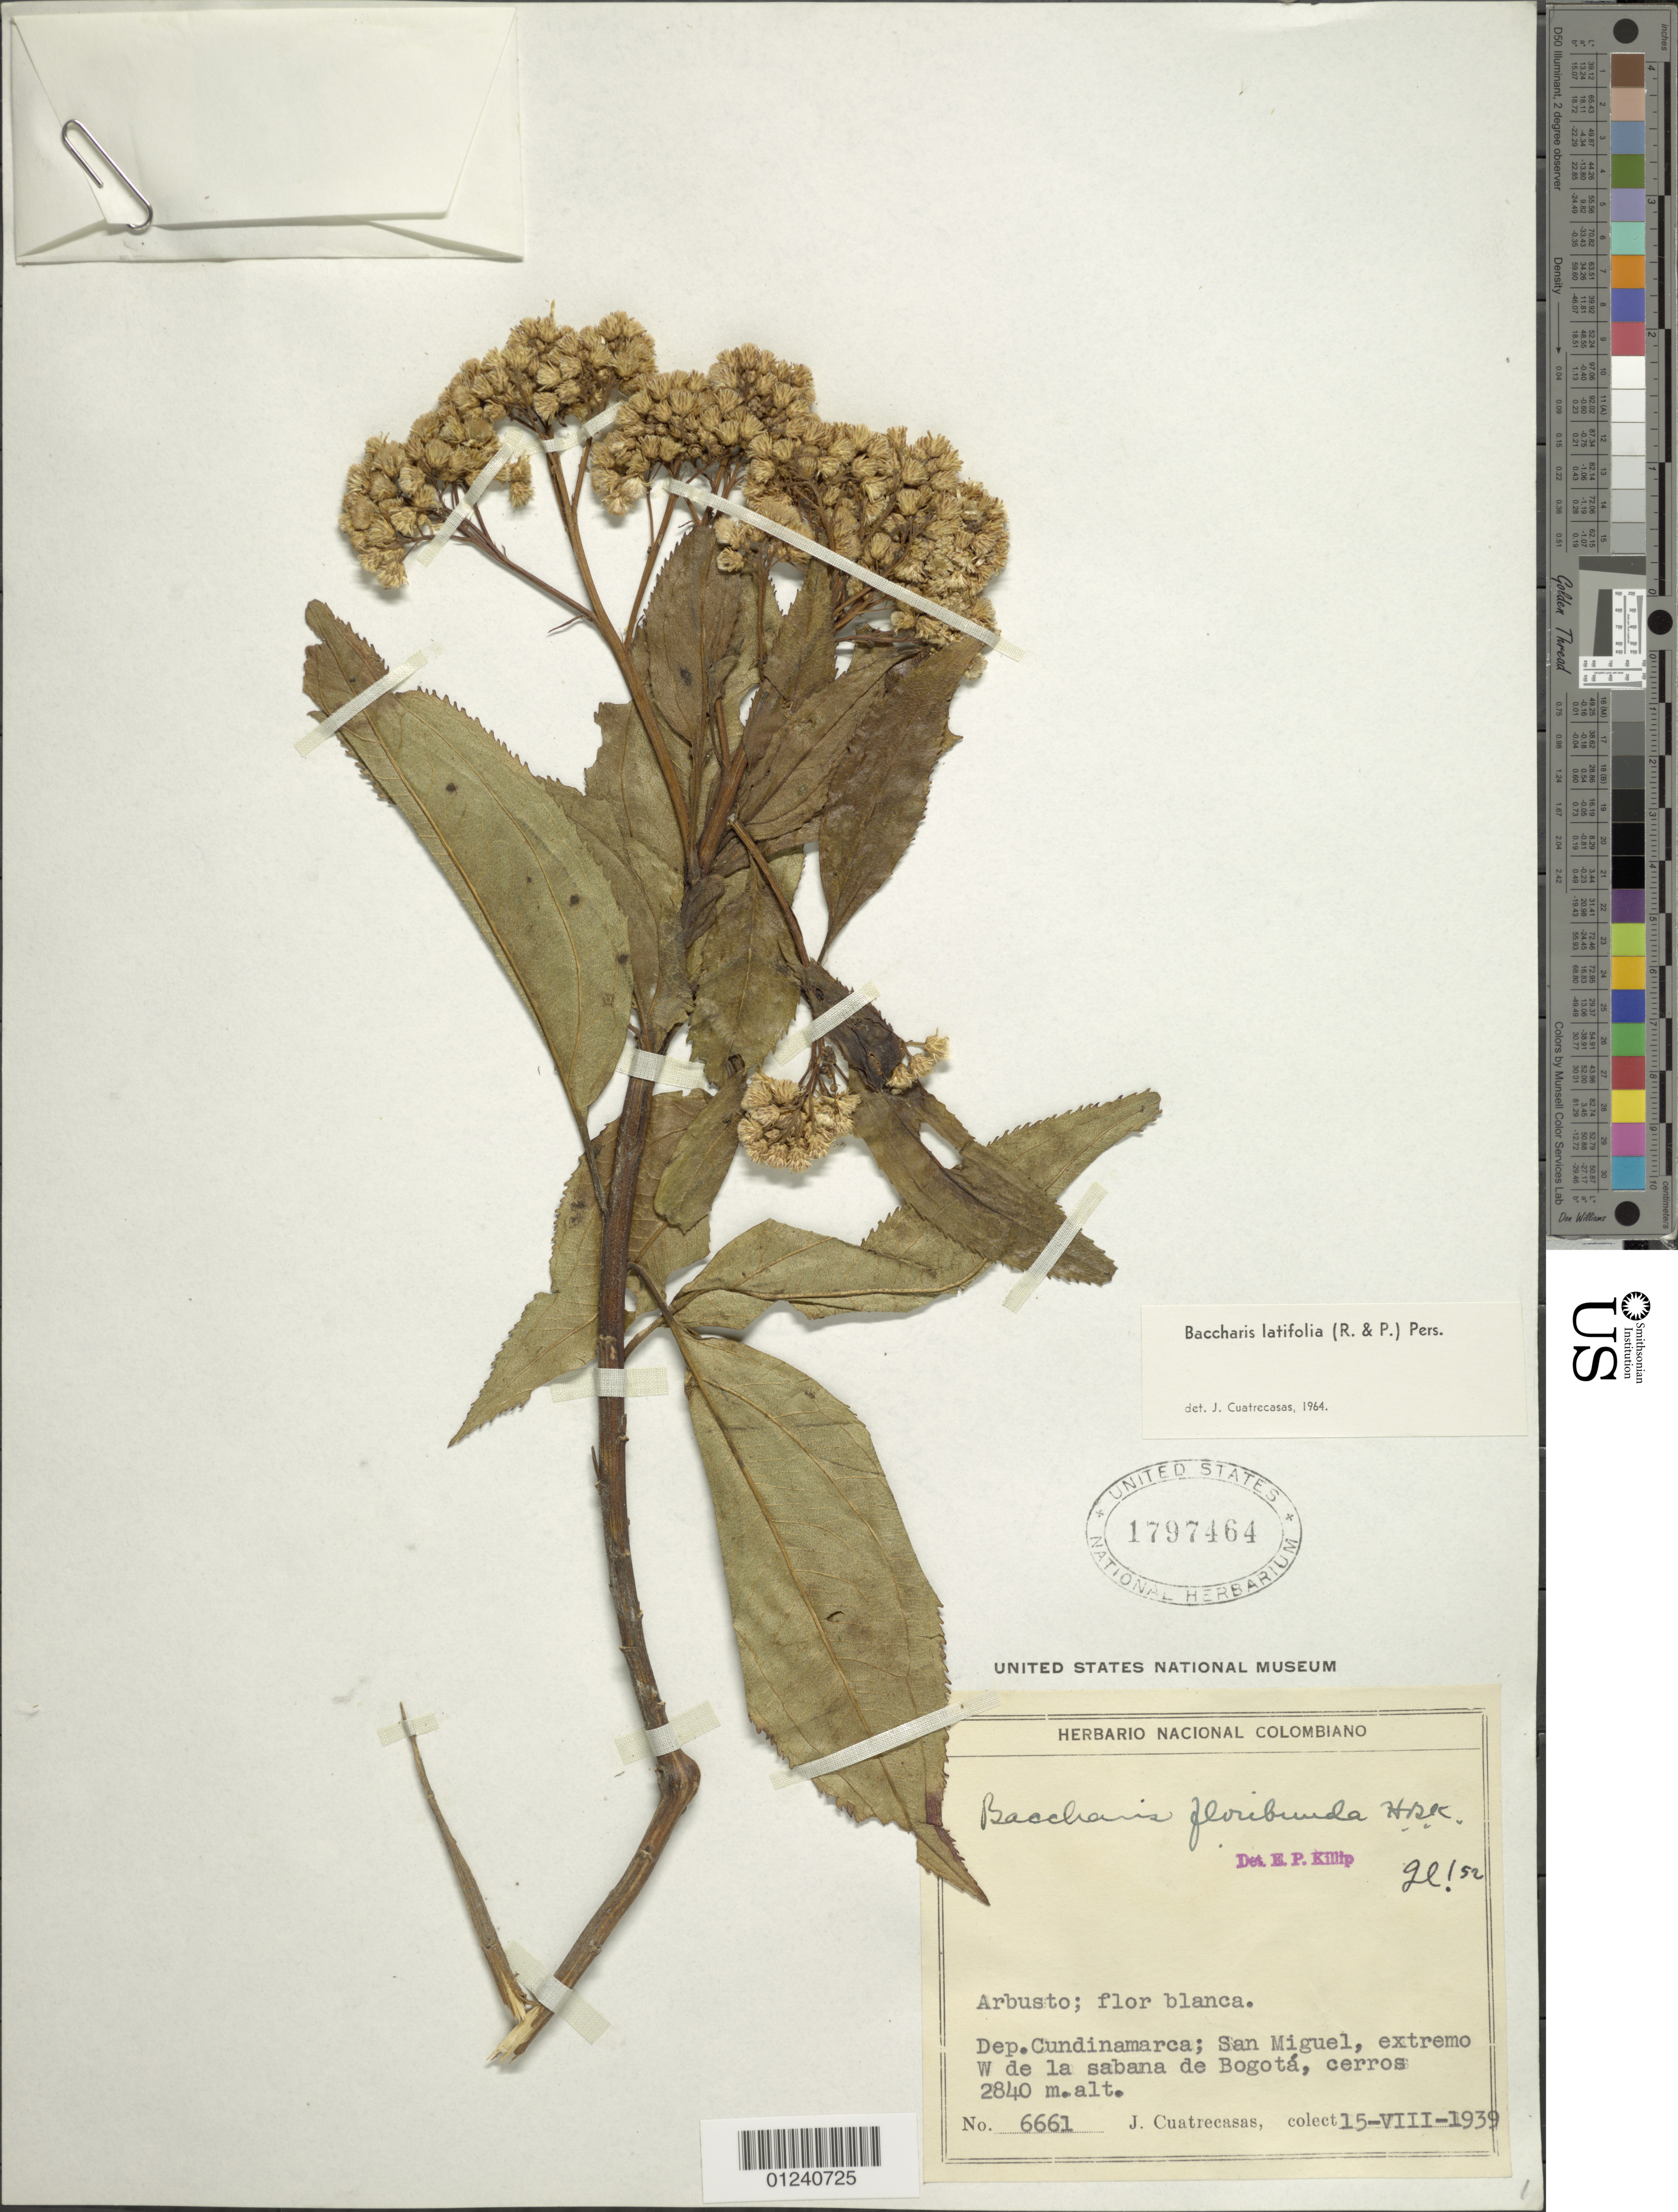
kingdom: Plantae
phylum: Tracheophyta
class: Magnoliopsida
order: Asterales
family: Asteraceae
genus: Baccharis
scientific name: Baccharis latifolia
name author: (Ruiz & Pav.) Pers.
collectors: J. Cuatrecasas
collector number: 6661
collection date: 1939-08-15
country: Colombia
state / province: Cundinamarca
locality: San Miguel, extremo W de la sabana de Bogota.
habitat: cerros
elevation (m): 2840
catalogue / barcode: US 1797464